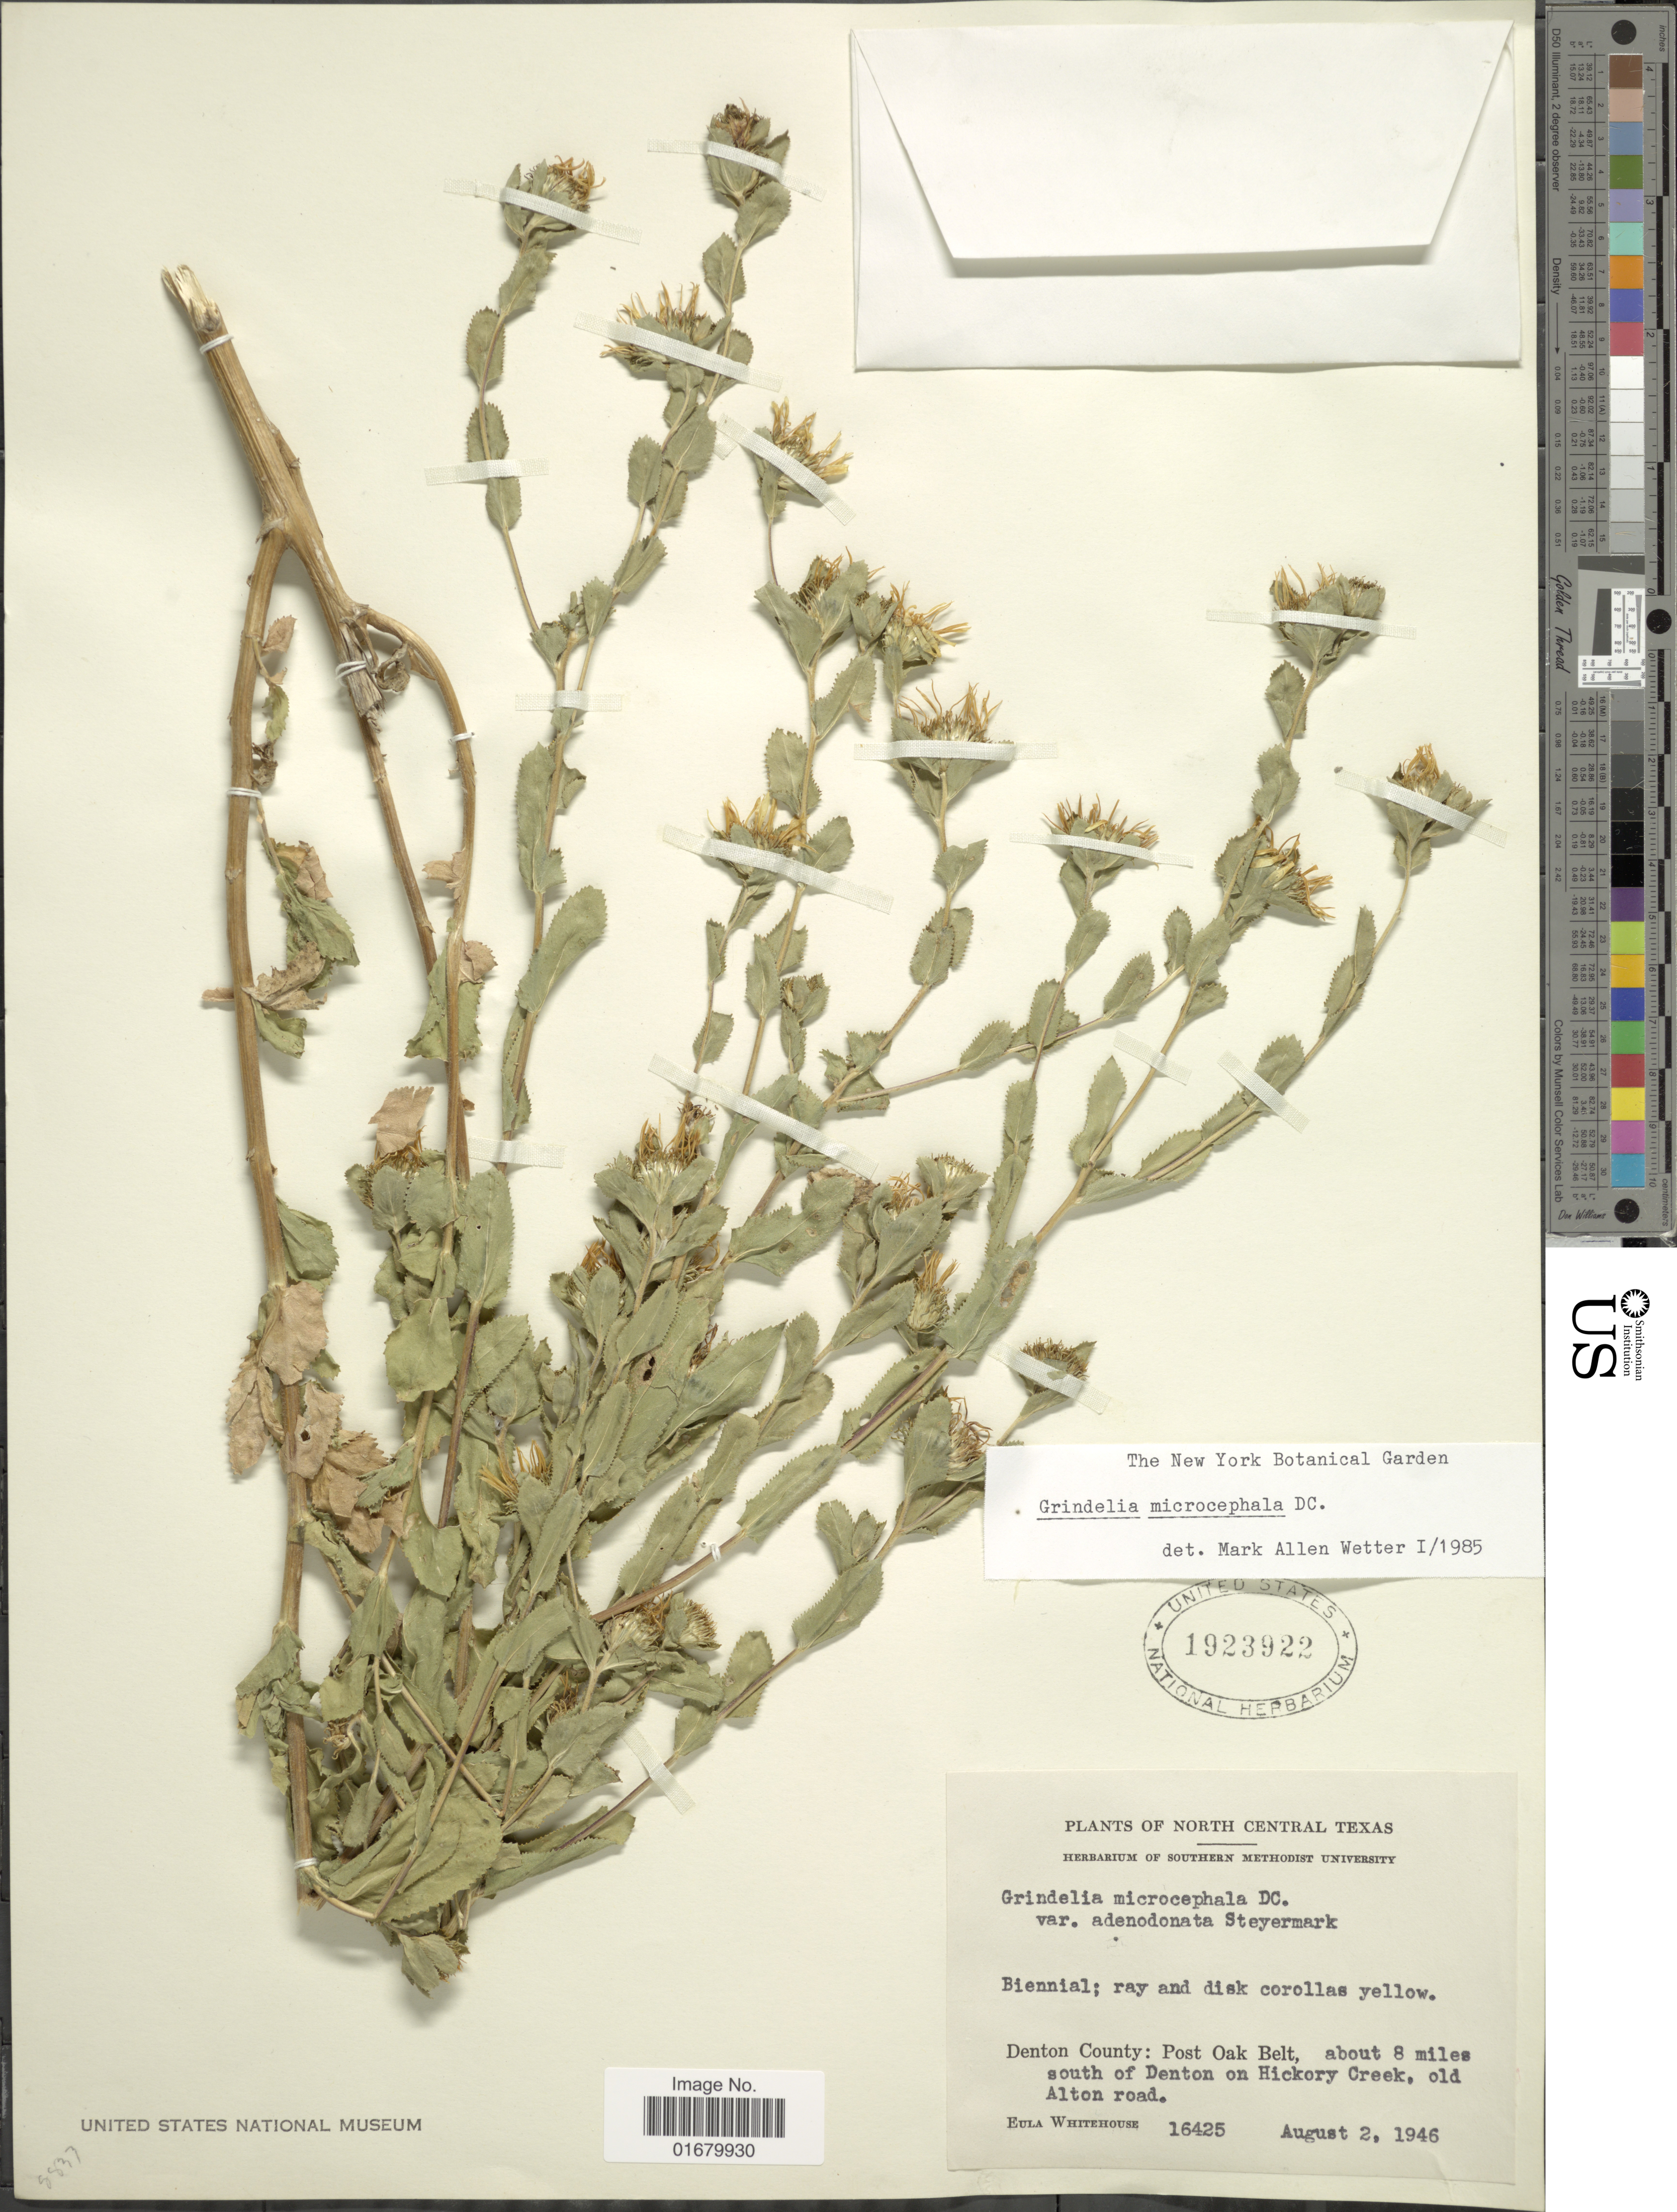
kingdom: Plantae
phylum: Tracheophyta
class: Magnoliopsida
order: Asterales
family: Asteraceae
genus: Grindelia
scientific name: Grindelia microcephala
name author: DC.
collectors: E. Whitehouse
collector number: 16425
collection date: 1946-08-02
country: United States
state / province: Texas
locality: North Central Texas. Denton County: Post Oak Belt., about 8 miles south of Denton on Hickory Creek, old Alton road.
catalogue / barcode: US 1923922